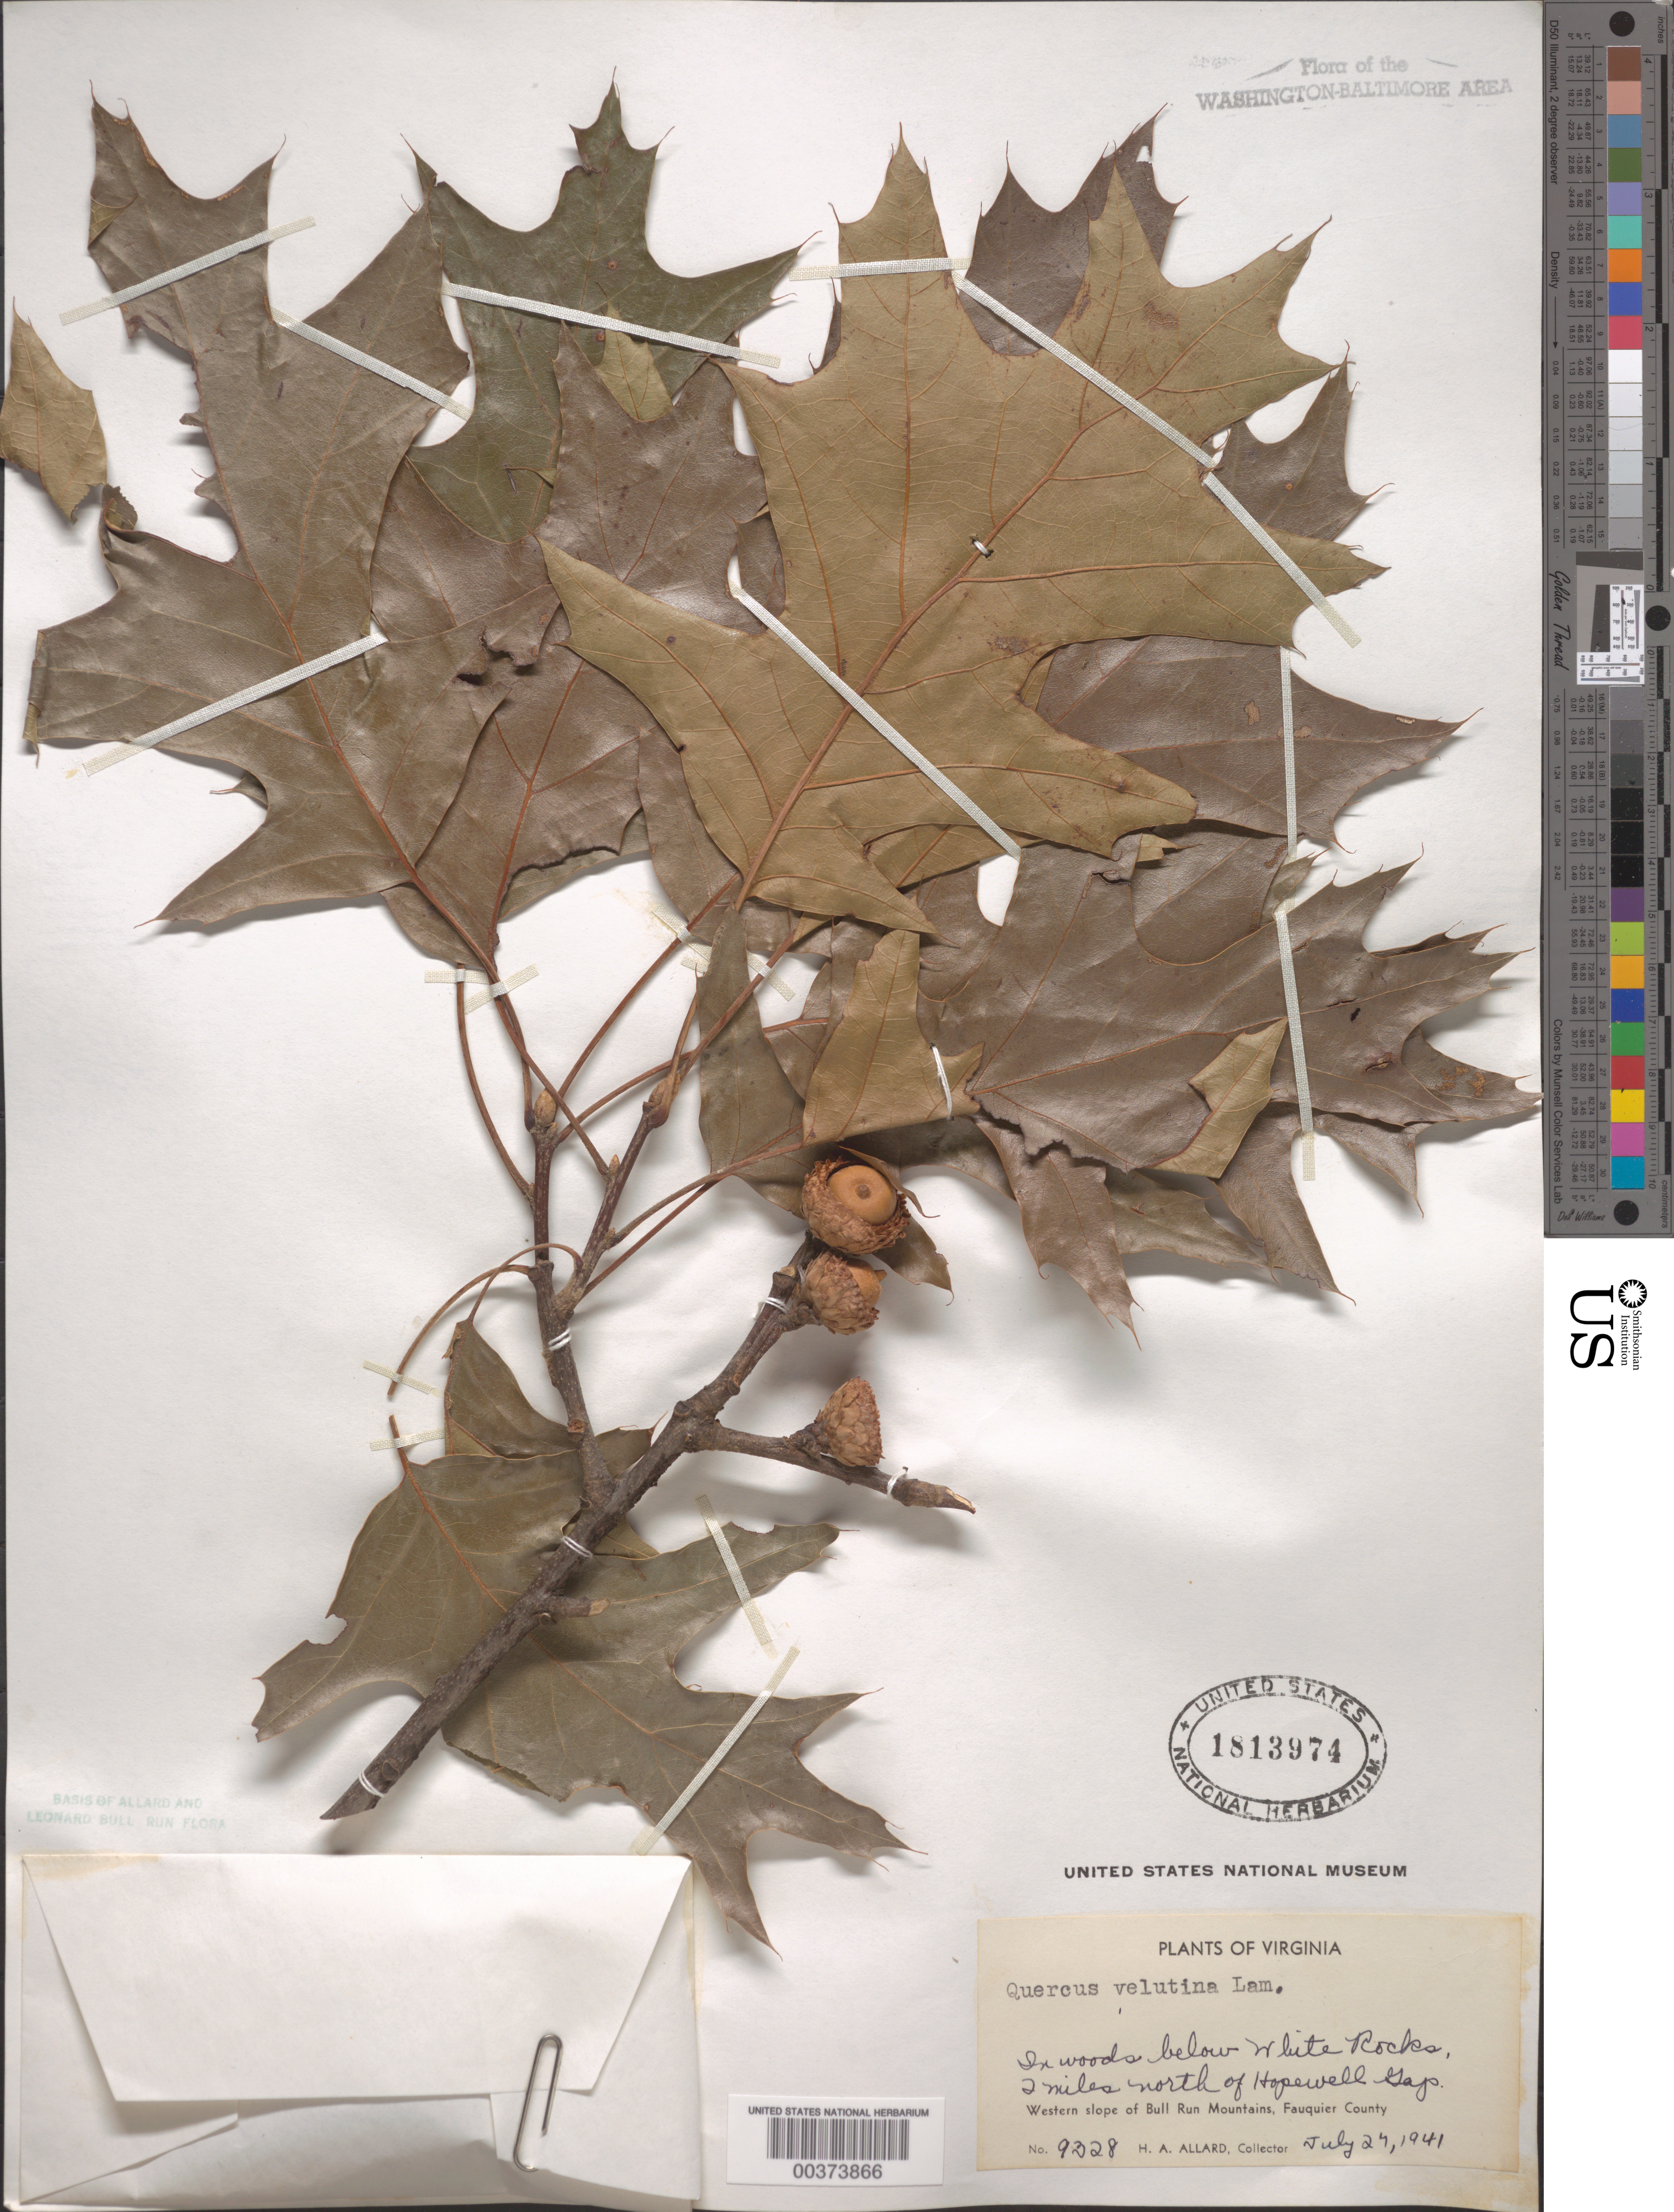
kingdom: Plantae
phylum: Tracheophyta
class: Magnoliopsida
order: Fagales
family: Fagaceae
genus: Quercus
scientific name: Quercus velutina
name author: Lam.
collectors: H. A. Allard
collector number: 9328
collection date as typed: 29 Jul 1941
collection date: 1941-07-29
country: United States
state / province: Virginia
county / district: Fauquier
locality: Below White Rocks, north of Hopewell Gap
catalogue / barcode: US 1813974